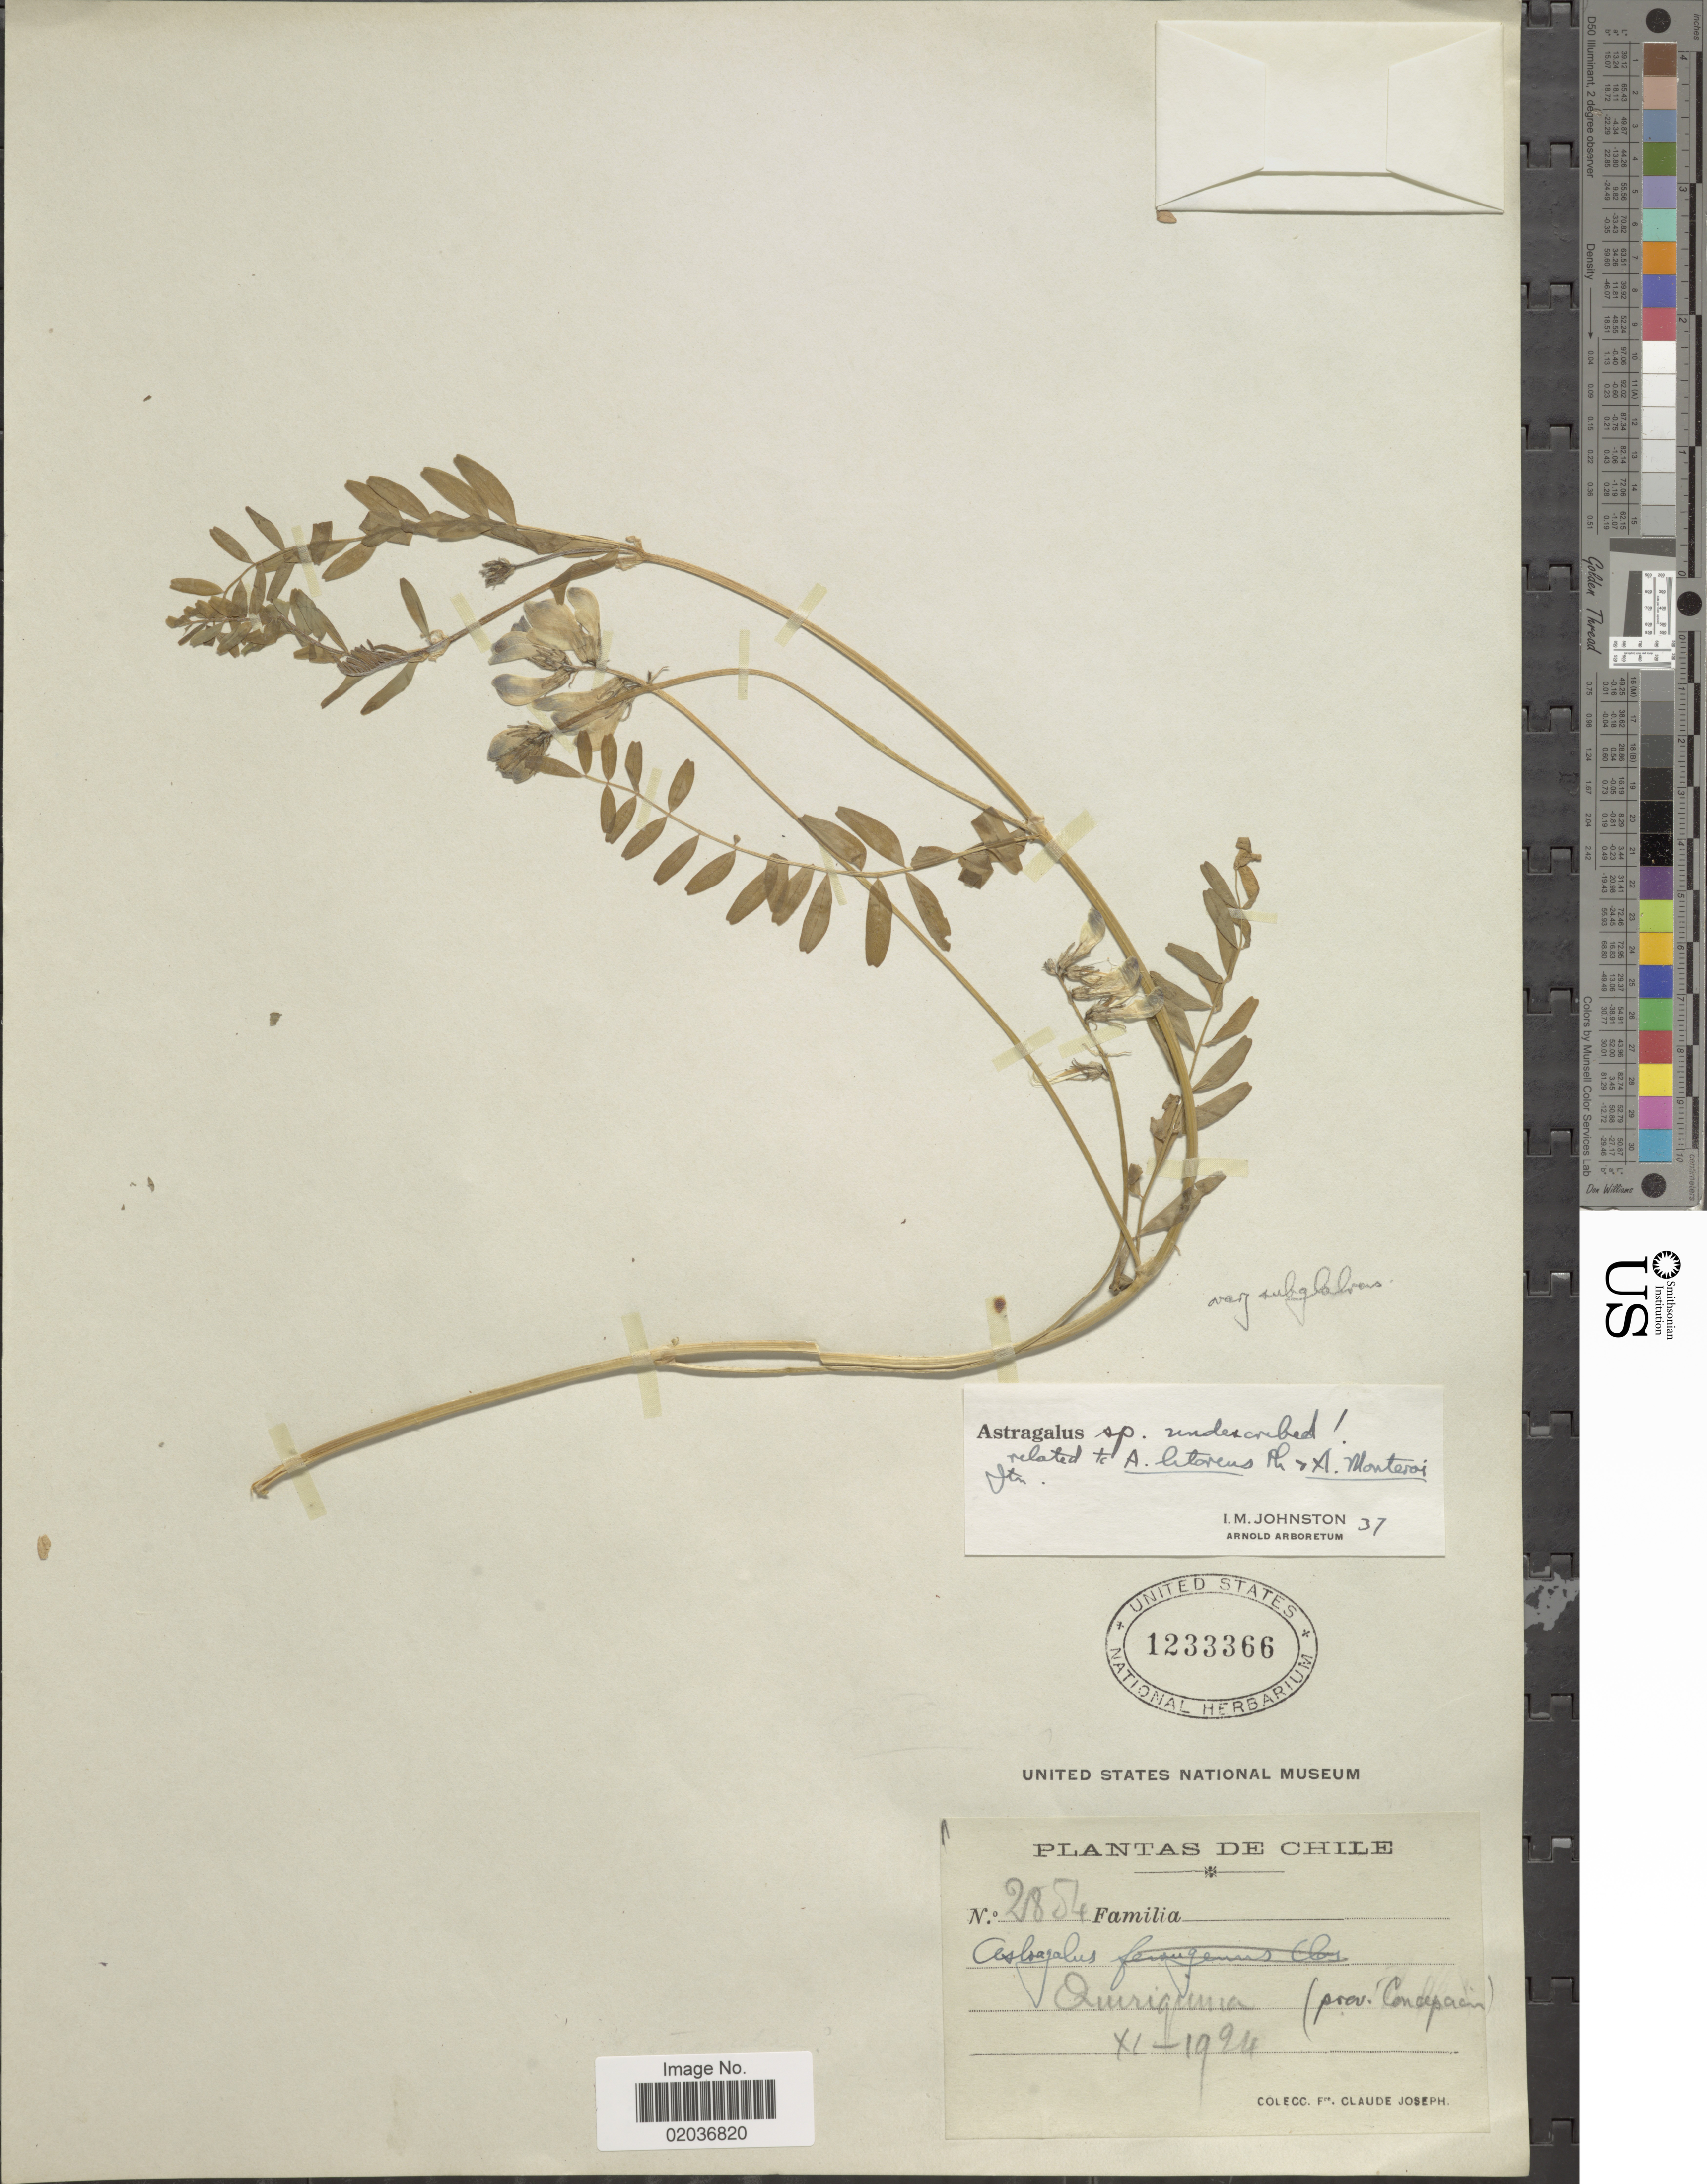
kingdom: Plantae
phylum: Tracheophyta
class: Magnoliopsida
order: Fabales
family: Fabaceae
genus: Astragalus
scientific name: Astragalus sp.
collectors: Bro. Claude-Joseph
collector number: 2854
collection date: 1924-11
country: Chile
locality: Quiriquina (prov. Concepcion)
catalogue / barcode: US 1233366